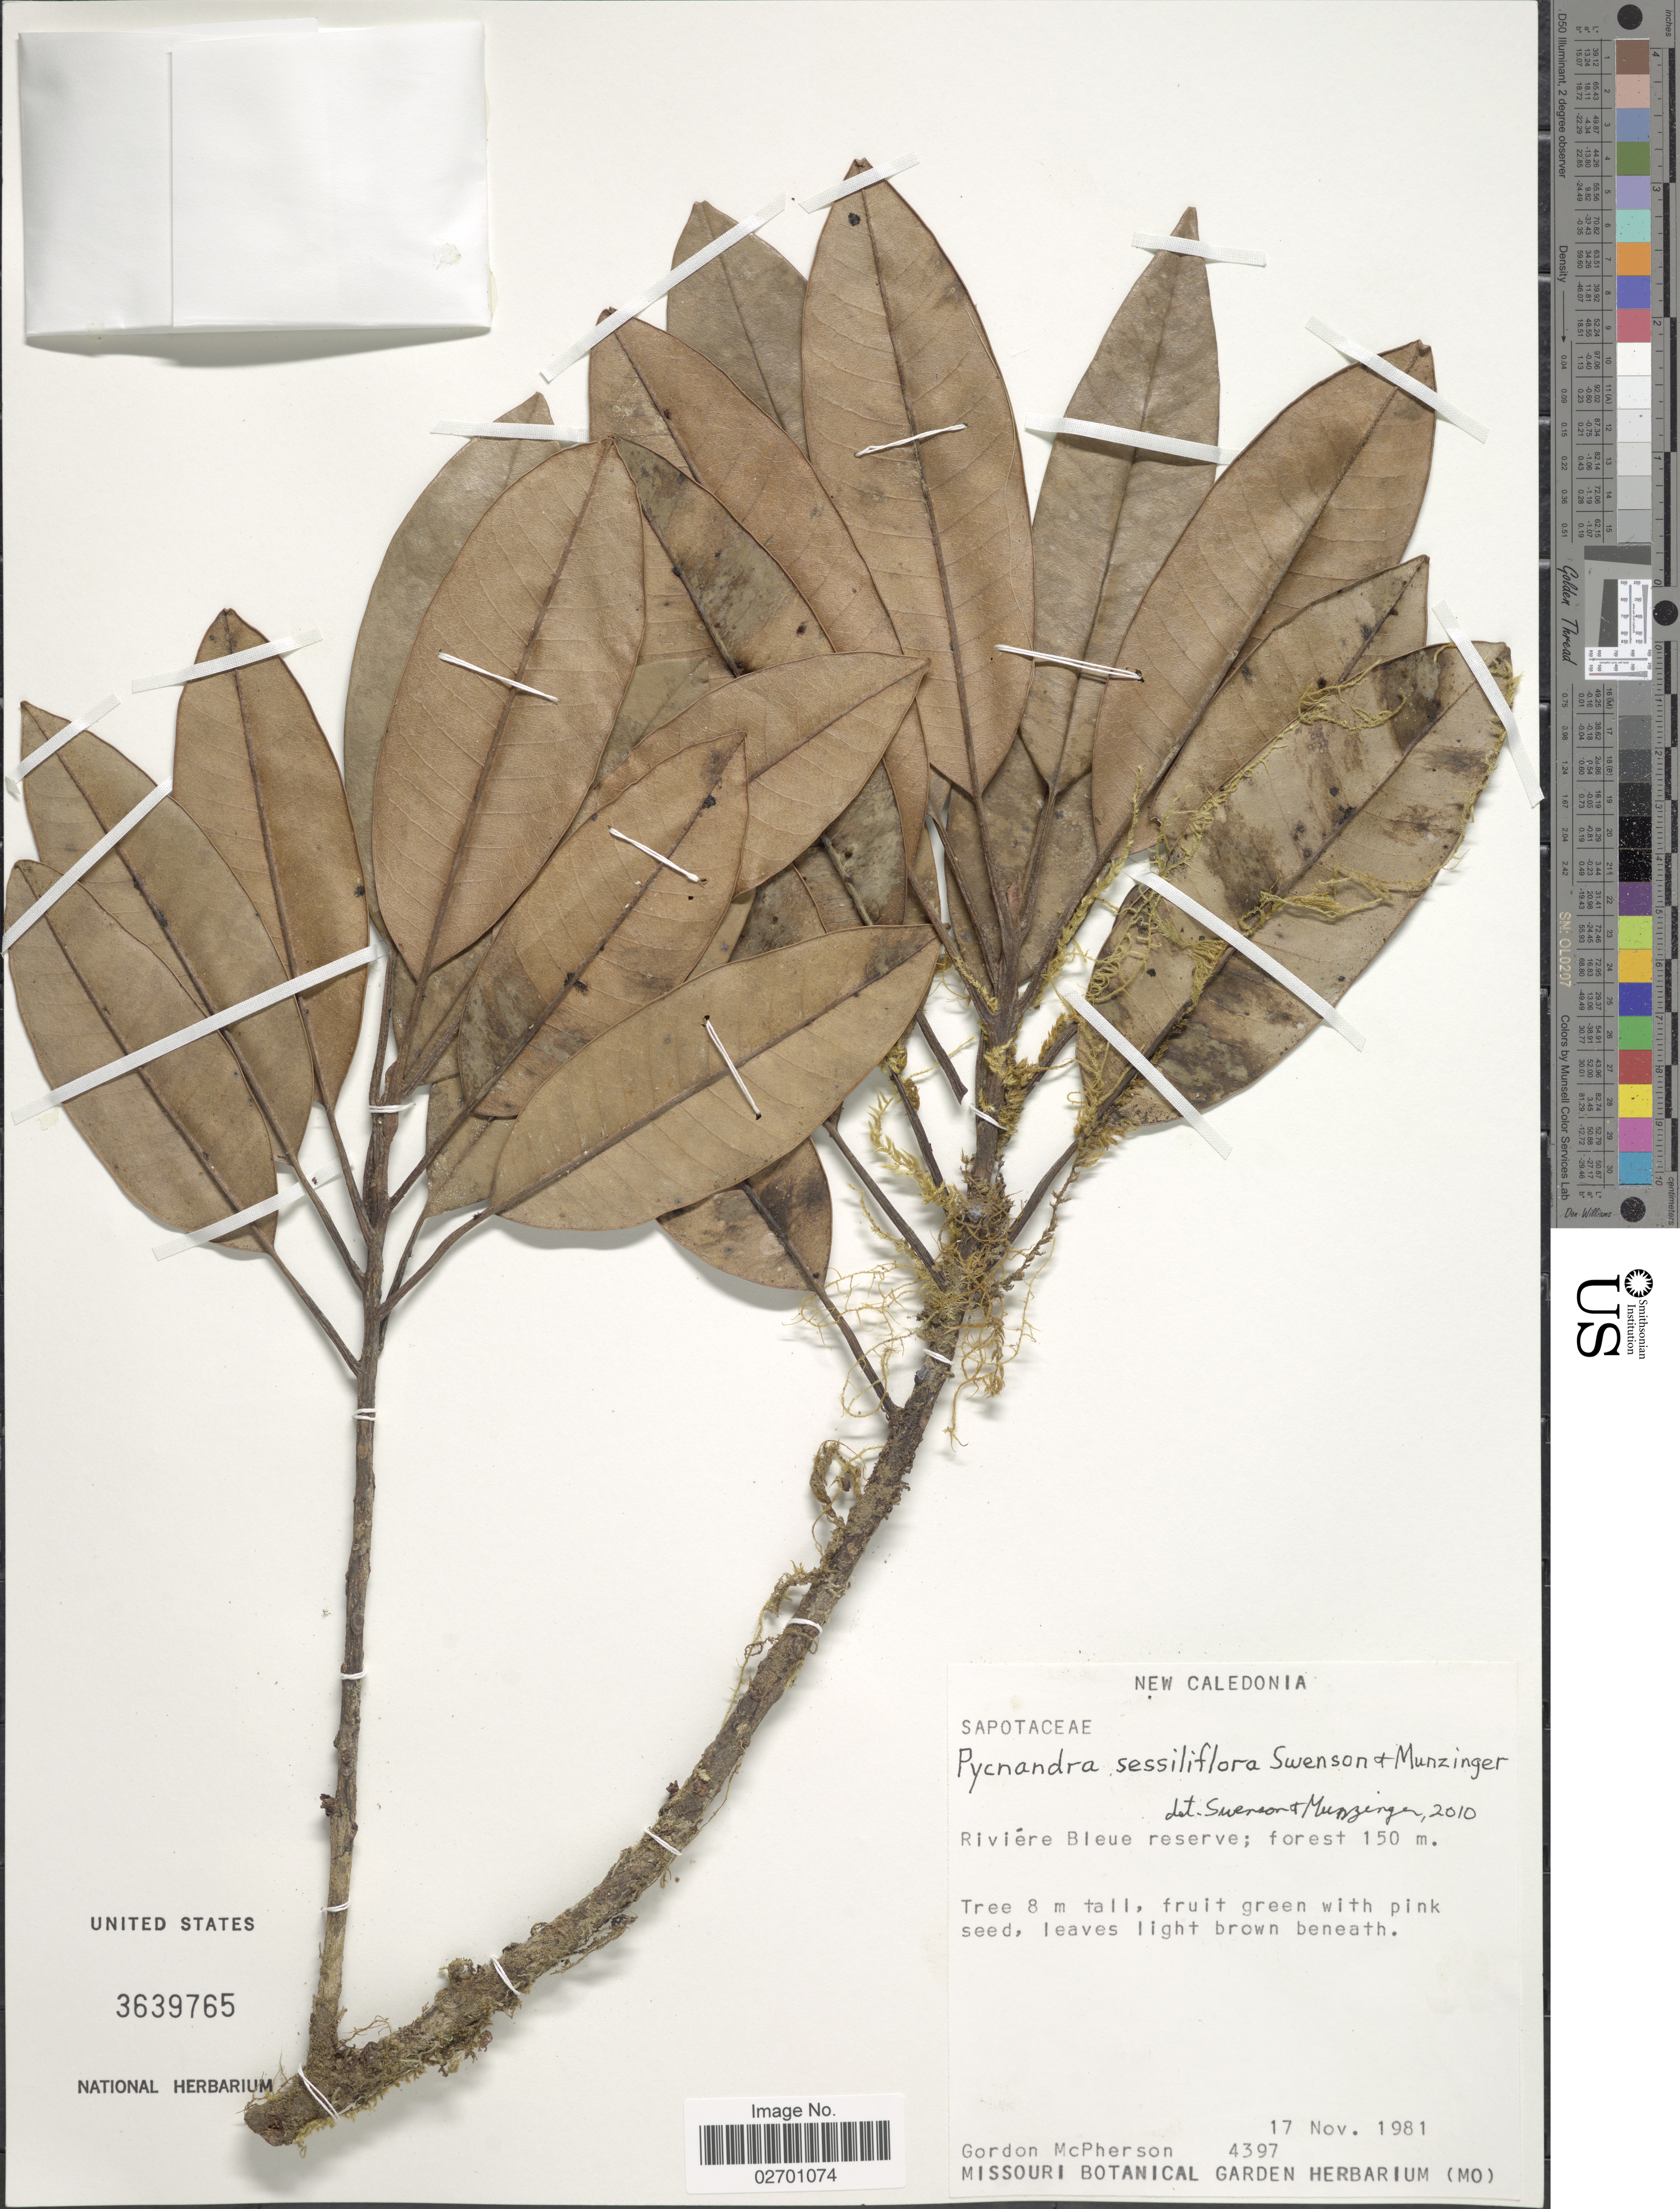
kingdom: Plantae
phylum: Tracheophyta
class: Magnoliopsida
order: Ericales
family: Sapotaceae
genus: Pycnandra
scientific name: Pycnandra sessiliflora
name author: Swenson & Munzinger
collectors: G. D. McPherson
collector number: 4397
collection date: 1981-11-17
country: New Caledonia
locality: Riviere Bleue reserve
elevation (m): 150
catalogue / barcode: US 3639765